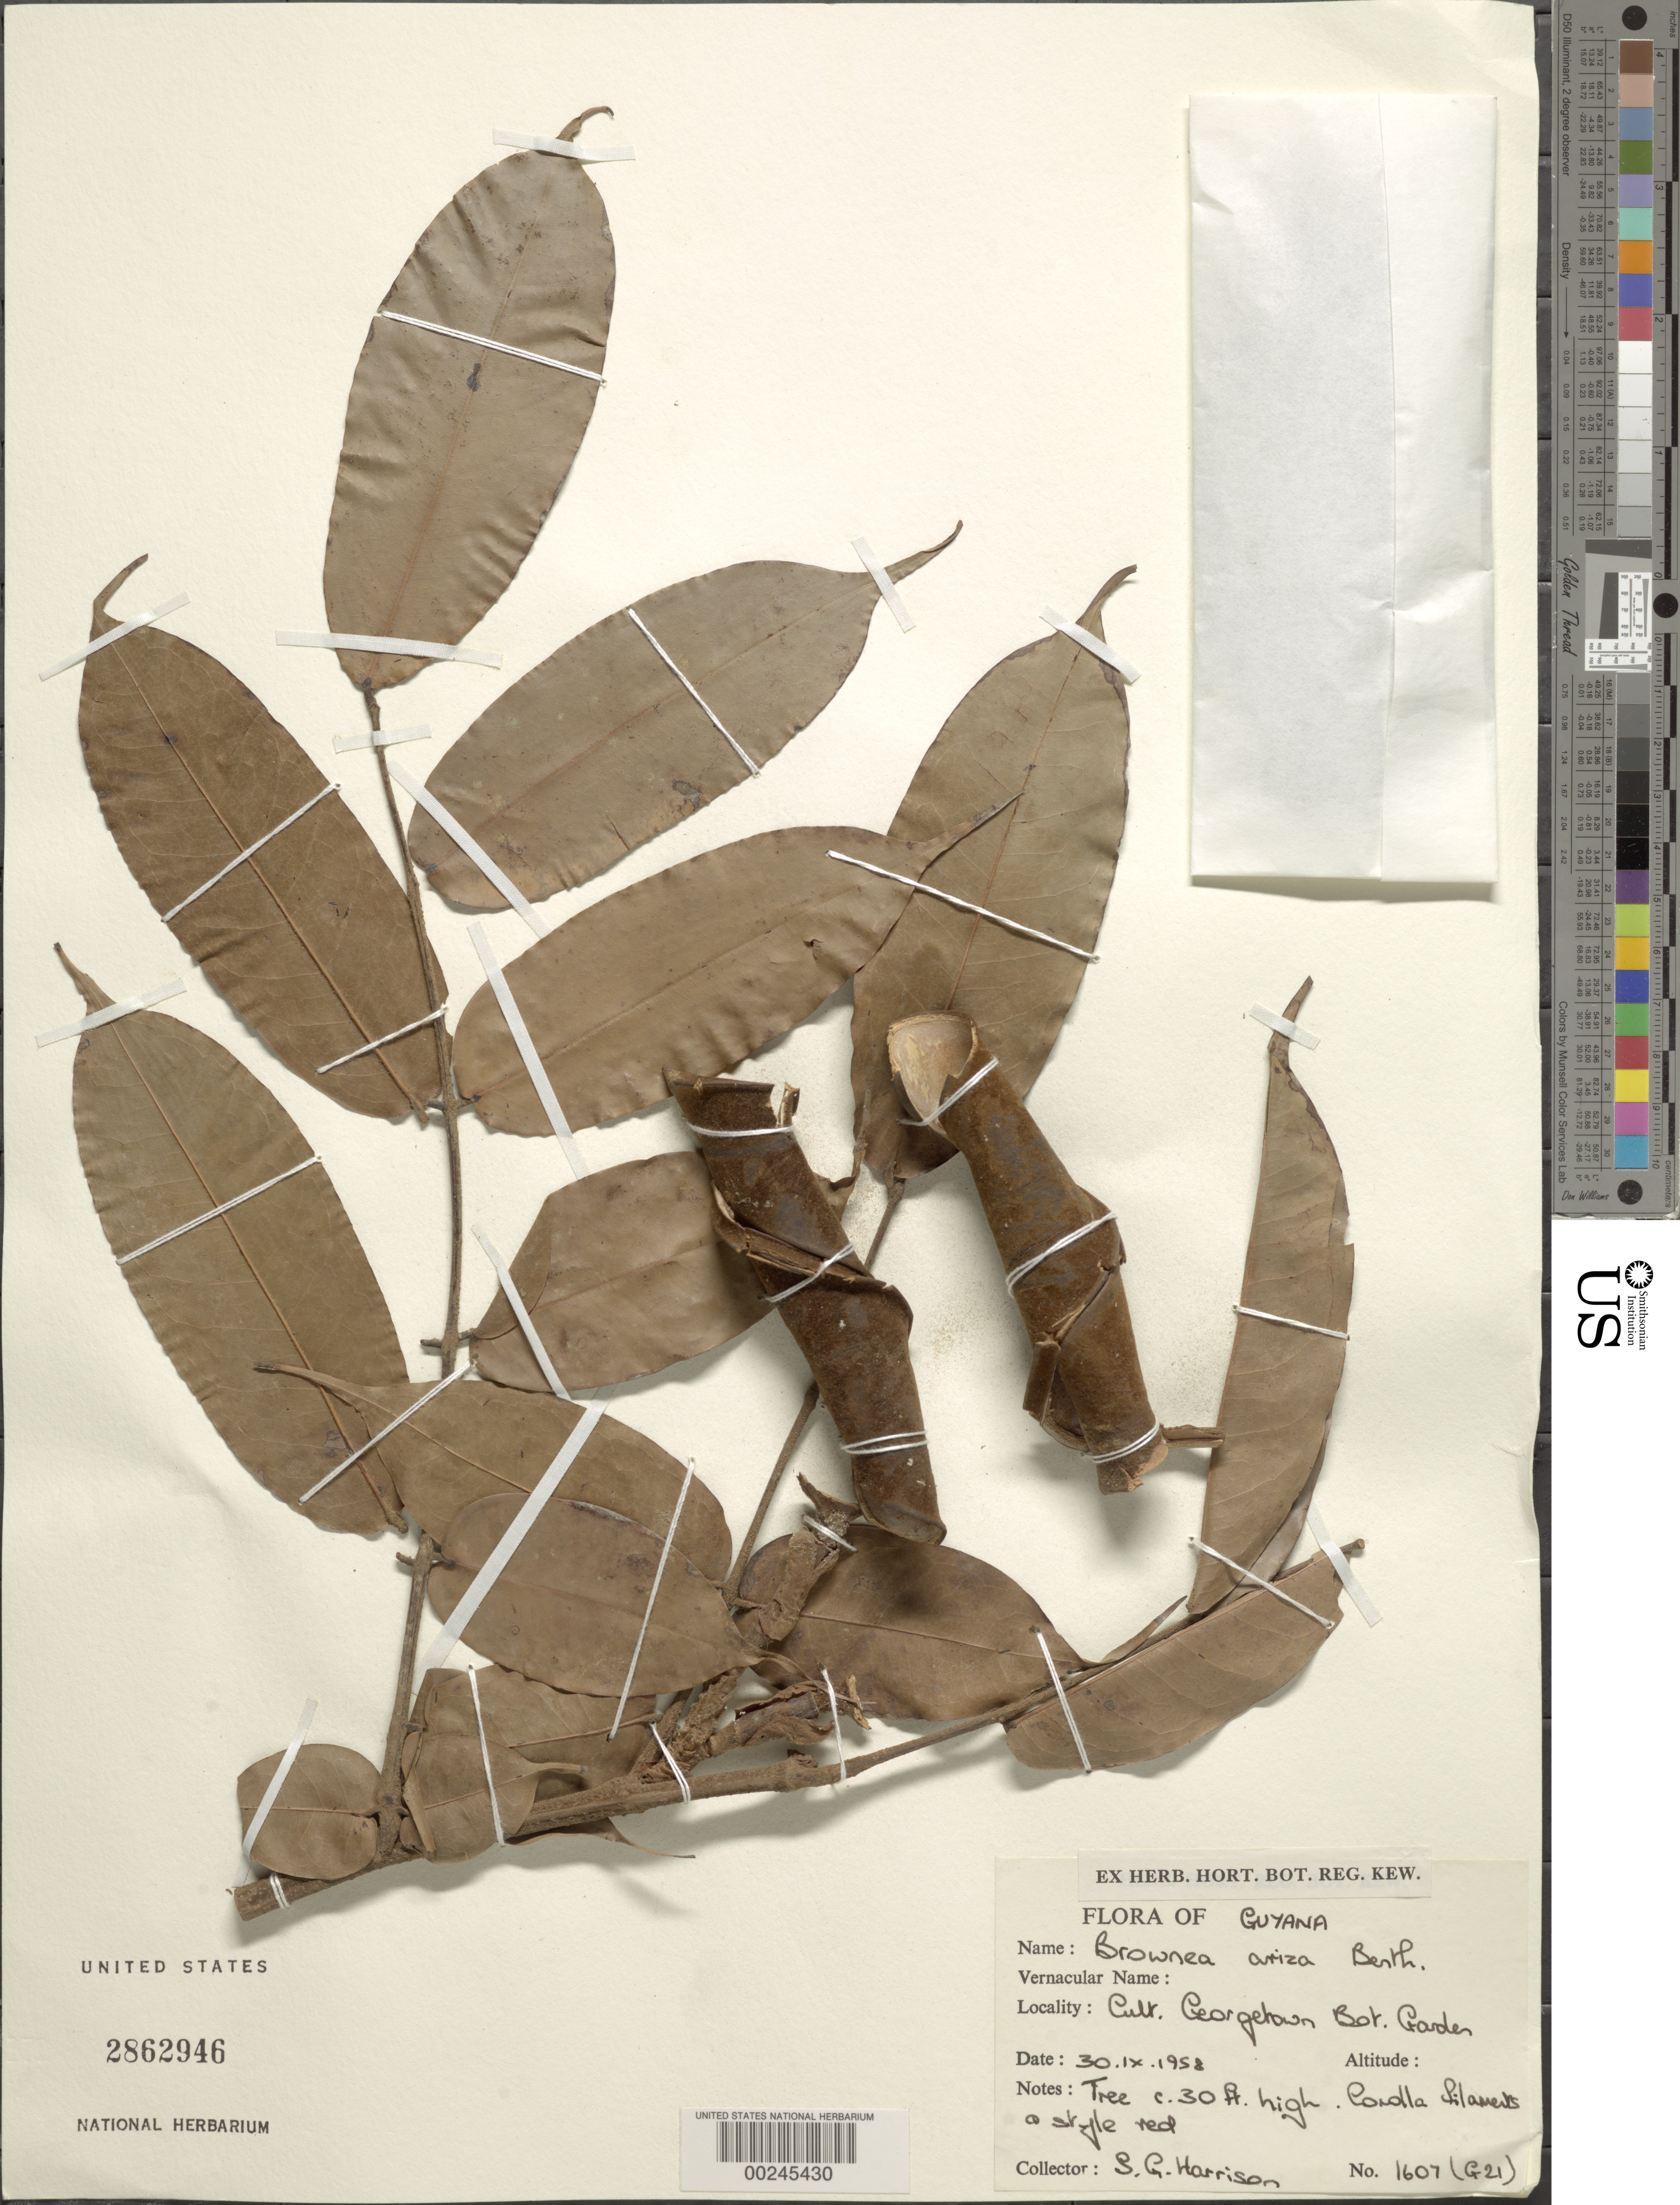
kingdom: Plantae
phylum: Tracheophyta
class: Magnoliopsida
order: Fabales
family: Fabaceae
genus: Brownea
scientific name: Brownea ariza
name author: Benth.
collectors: S. G. Harrison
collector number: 1607(g21)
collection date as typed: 30 Sep 1958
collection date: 1958-09-30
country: Guyana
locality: Georgetown botanical garden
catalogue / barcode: US 2862946